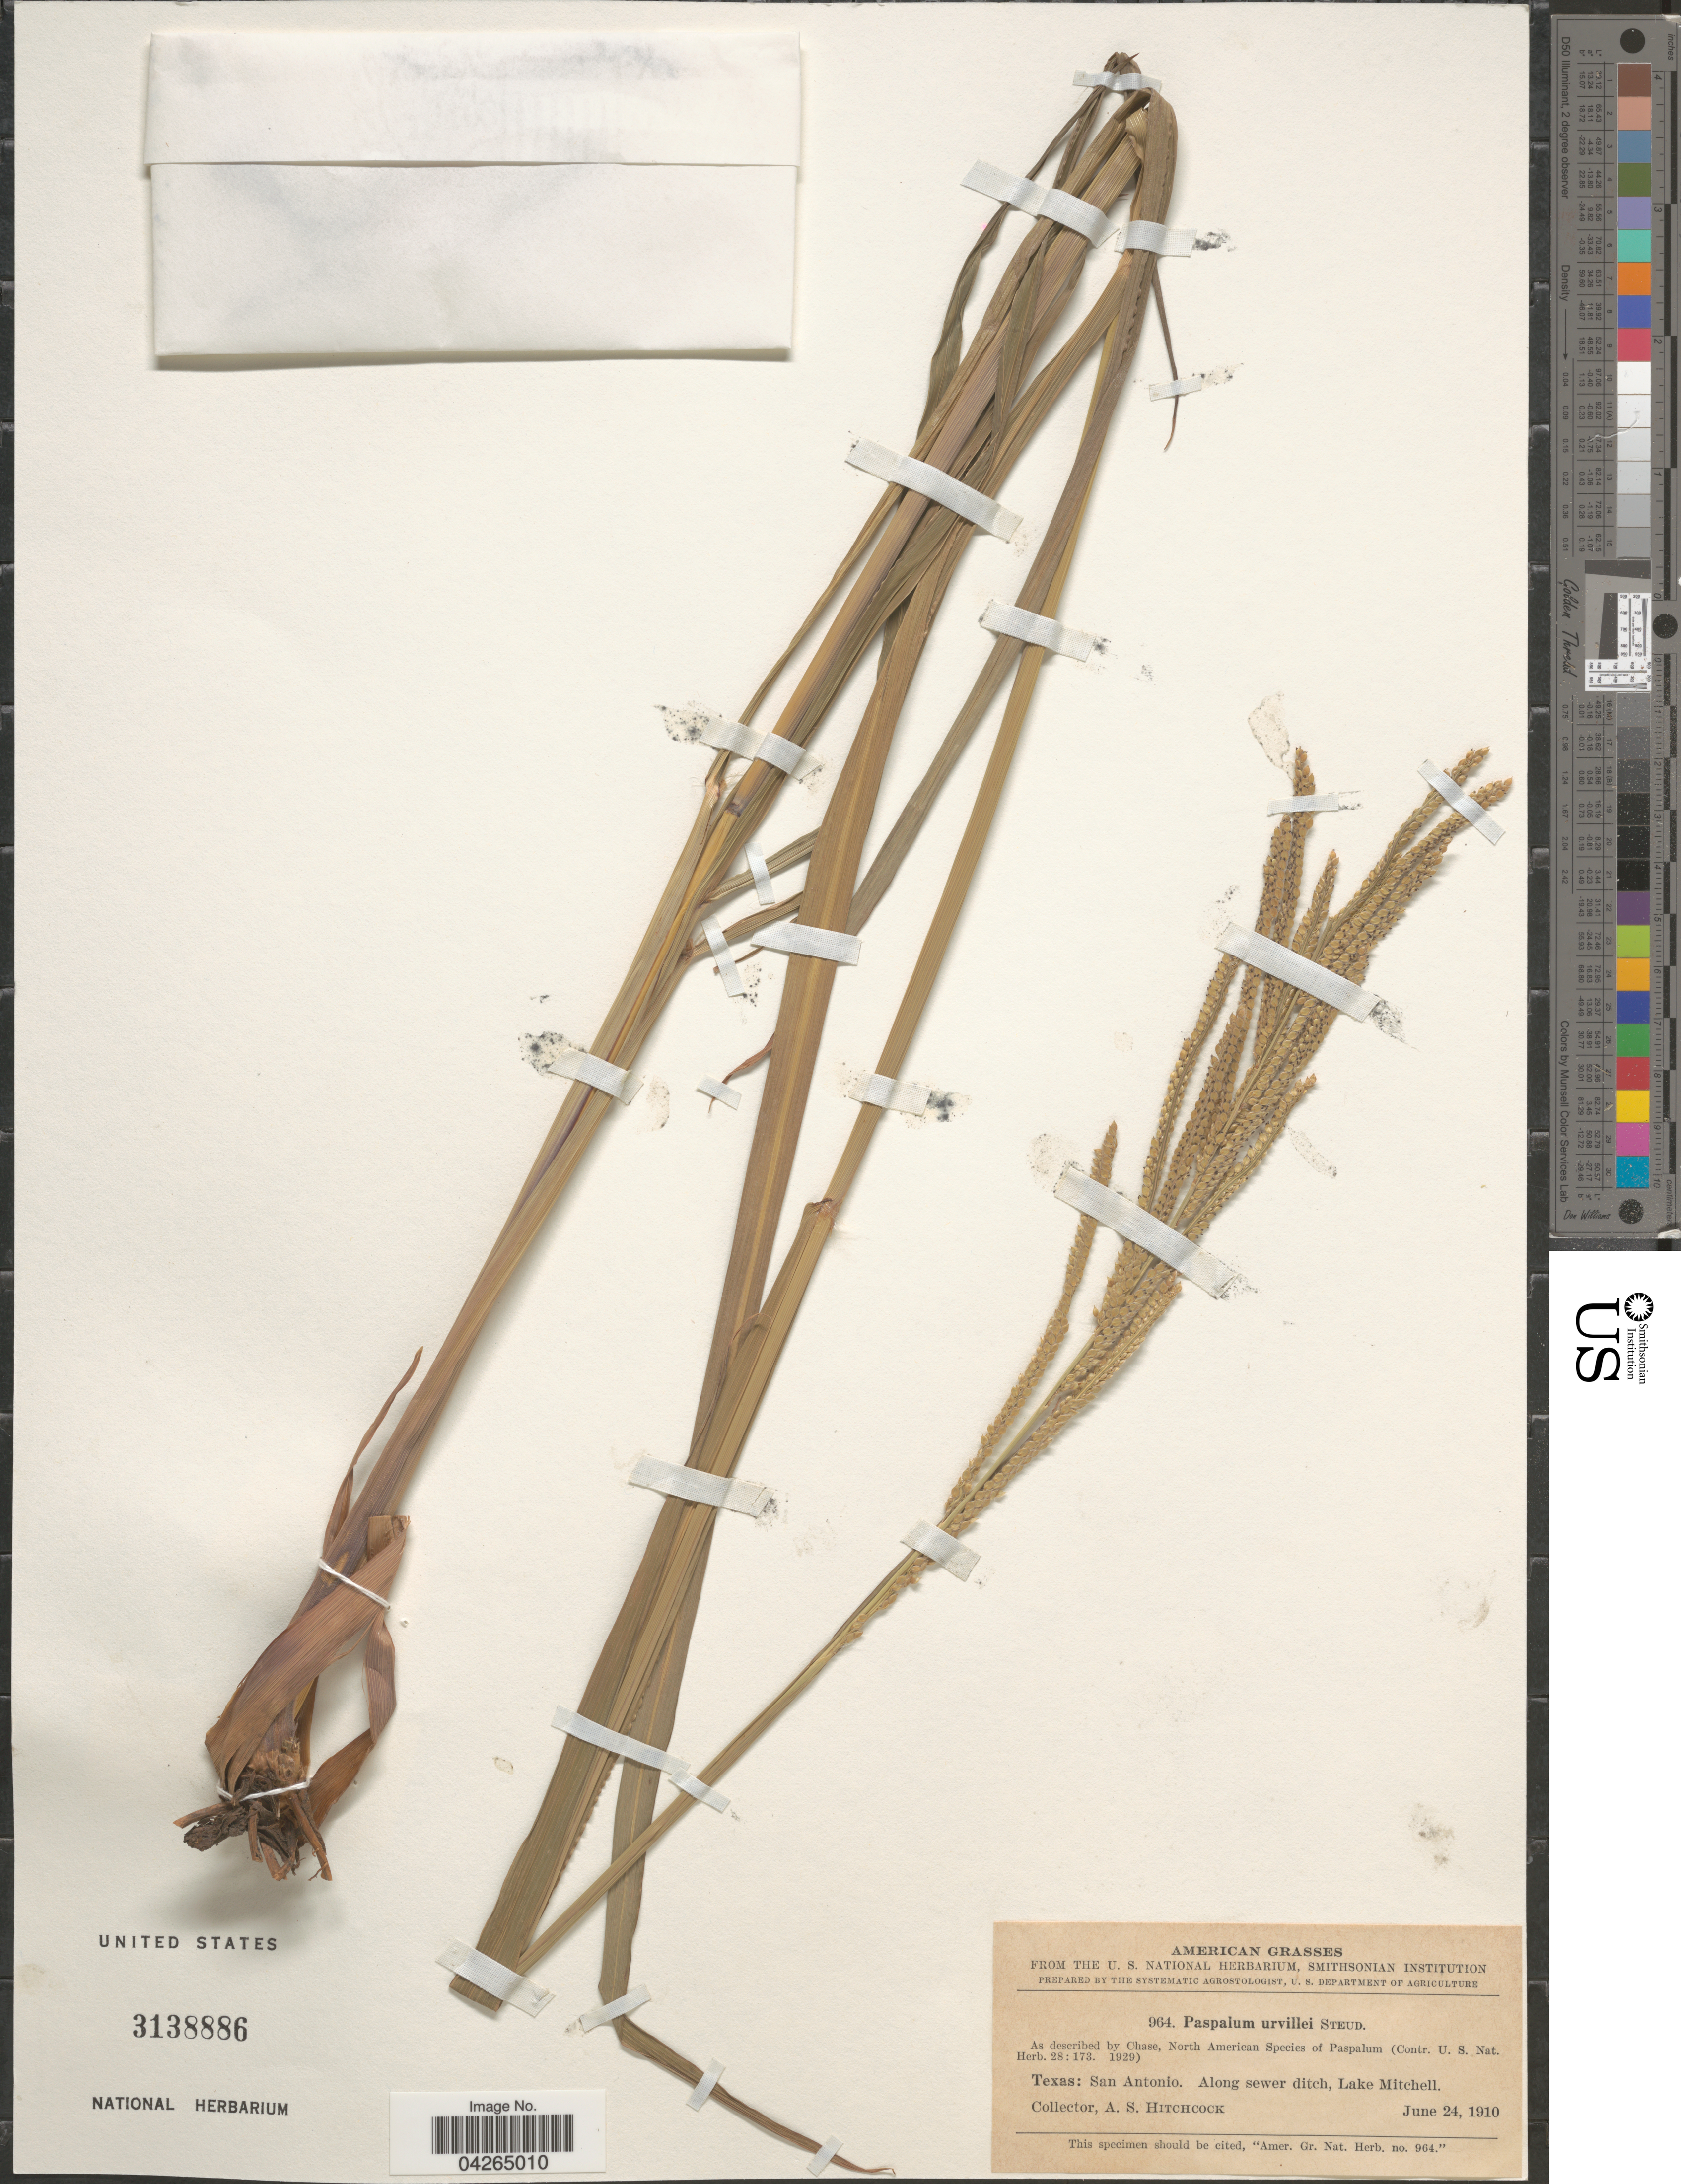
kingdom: Plantae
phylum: Tracheophyta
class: Liliopsida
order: Poales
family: Poaceae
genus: Paspalum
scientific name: Paspalum urvillei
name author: Steud.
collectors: A. S. Hitchcock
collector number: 964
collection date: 1910-06-24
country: United States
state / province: Texas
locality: San Antonio. Along sewer ditch, Lake Mitchell.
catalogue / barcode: US 3138886